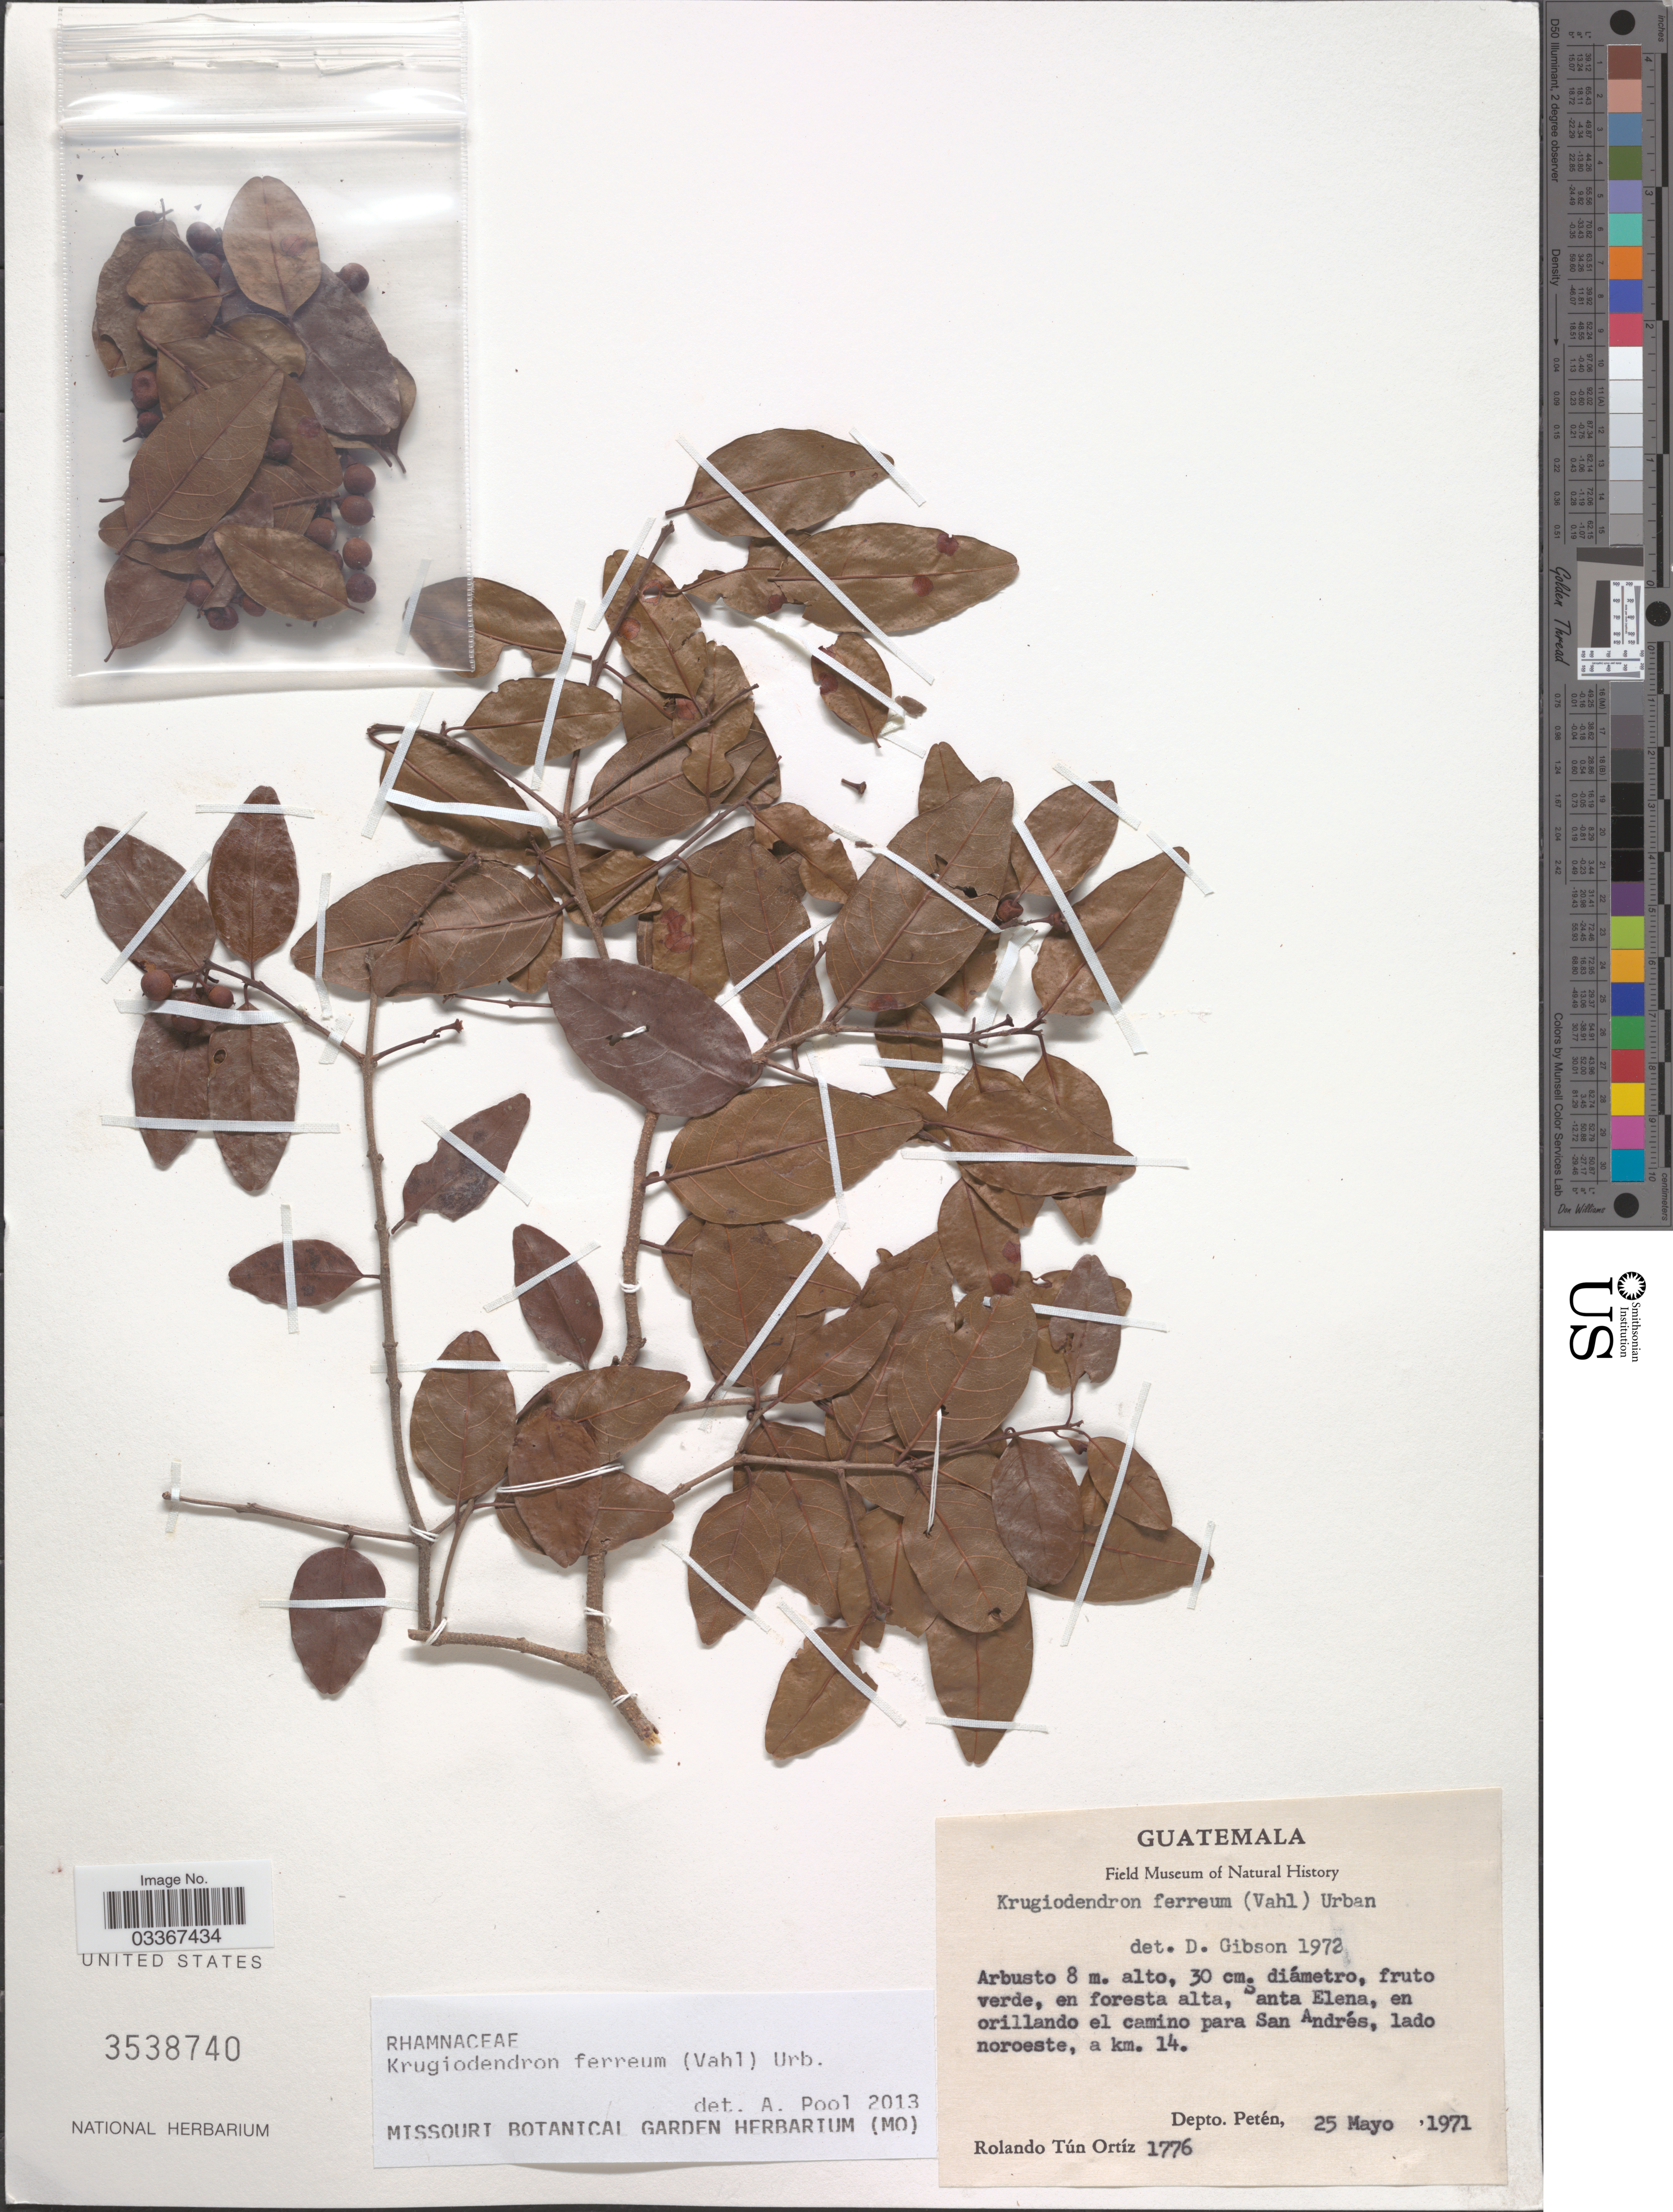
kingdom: Plantae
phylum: Tracheophyta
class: Magnoliopsida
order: Rosales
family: Rhamnaceae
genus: Krugiodendron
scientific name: Krugiodendron ferreum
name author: (Vahl) Urb.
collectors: R. T. Ortíz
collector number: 1776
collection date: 1971-05-25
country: Guatemala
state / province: El Petén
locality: En foresta alta, Santa Elena, en orillando el camino para San Andrés, lado noroeste, a km. 14. Depto. Petén.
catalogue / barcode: US 3538740